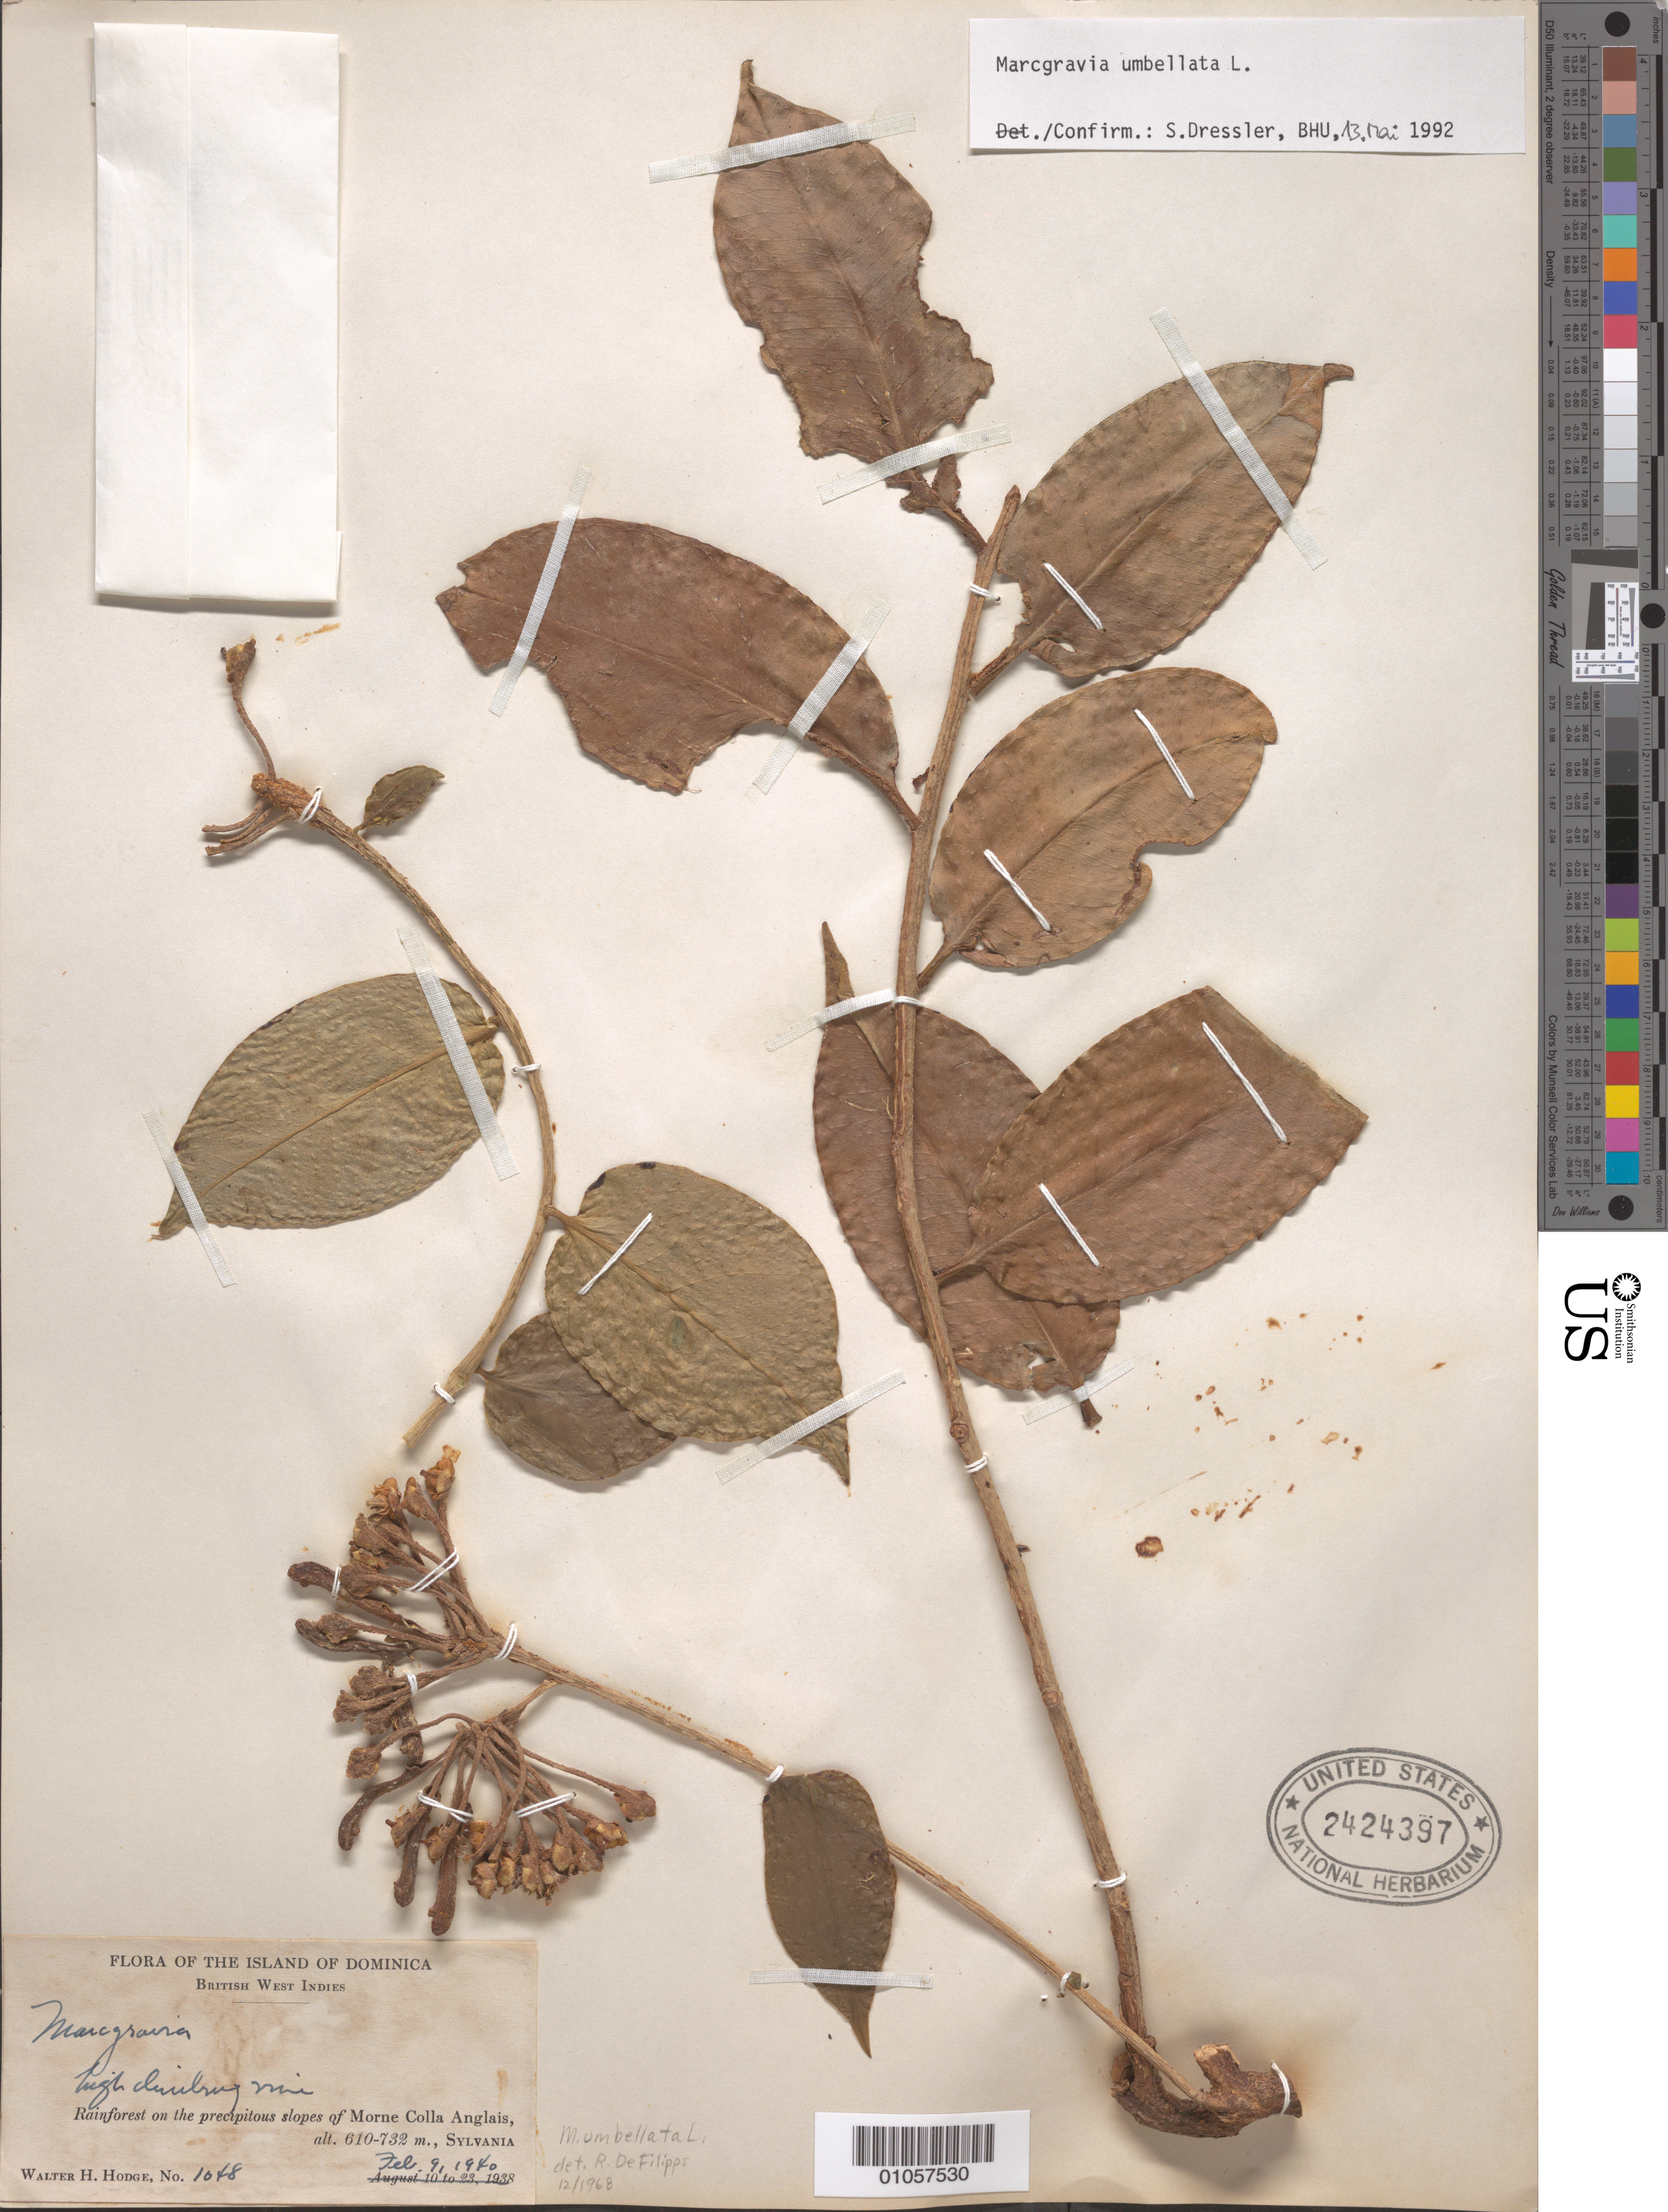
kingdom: Plantae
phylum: Tracheophyta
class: Magnoliopsida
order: Ericales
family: Marcgraviaceae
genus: Marcgravia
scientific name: Marcgravia umbellata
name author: L.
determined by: Dressler, S., (FR), Forschungsinstitut Und Naturmuseum Senckenberg (GERMANY)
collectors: W. Hodge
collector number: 1048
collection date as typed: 09 Feb 1940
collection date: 1940-02-09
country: Dominica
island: Dominica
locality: Sylvania, slopes of Morne Colla Anglais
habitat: Rainforest on the precipitous slopes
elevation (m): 610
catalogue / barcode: US 2424397